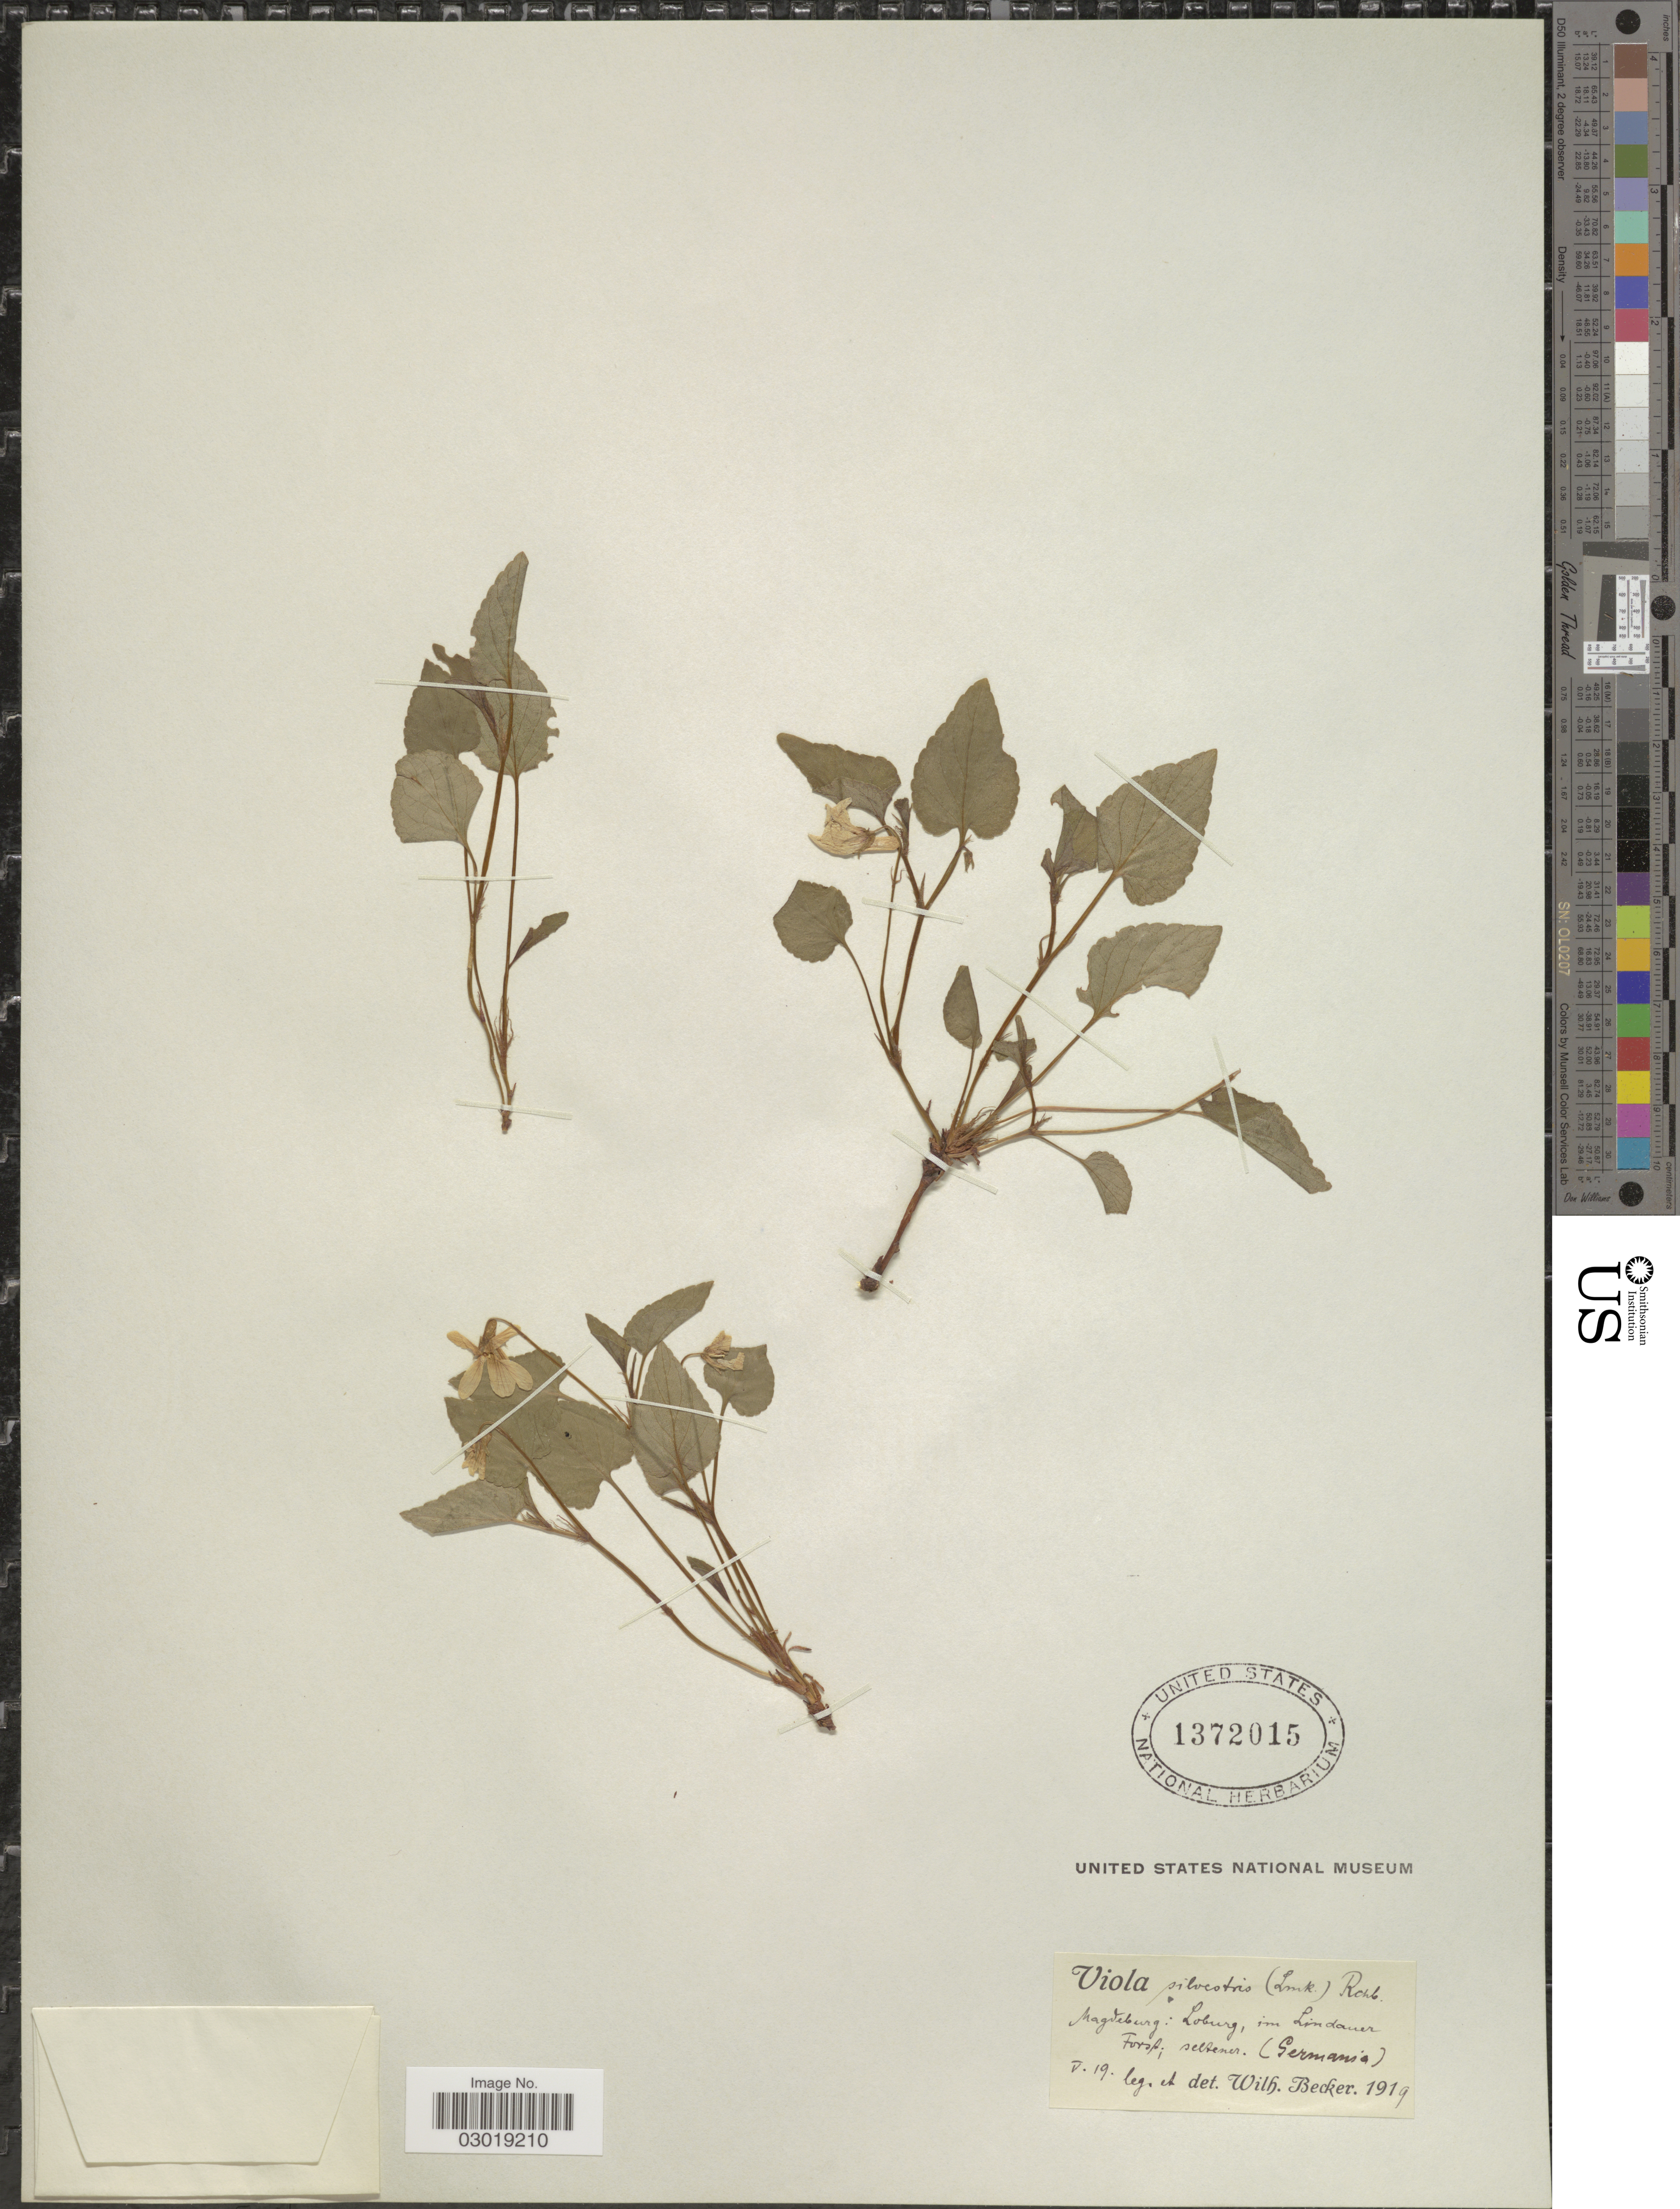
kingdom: Plantae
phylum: Tracheophyta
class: Magnoliopsida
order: Malpighiales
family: Violaceae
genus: Viola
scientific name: Viola sylvestris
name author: Lam.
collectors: W. Becker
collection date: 1919-05-19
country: Germany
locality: Magdeburg: Loburg, im Lindauer Forst: seltener.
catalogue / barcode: US 1372015